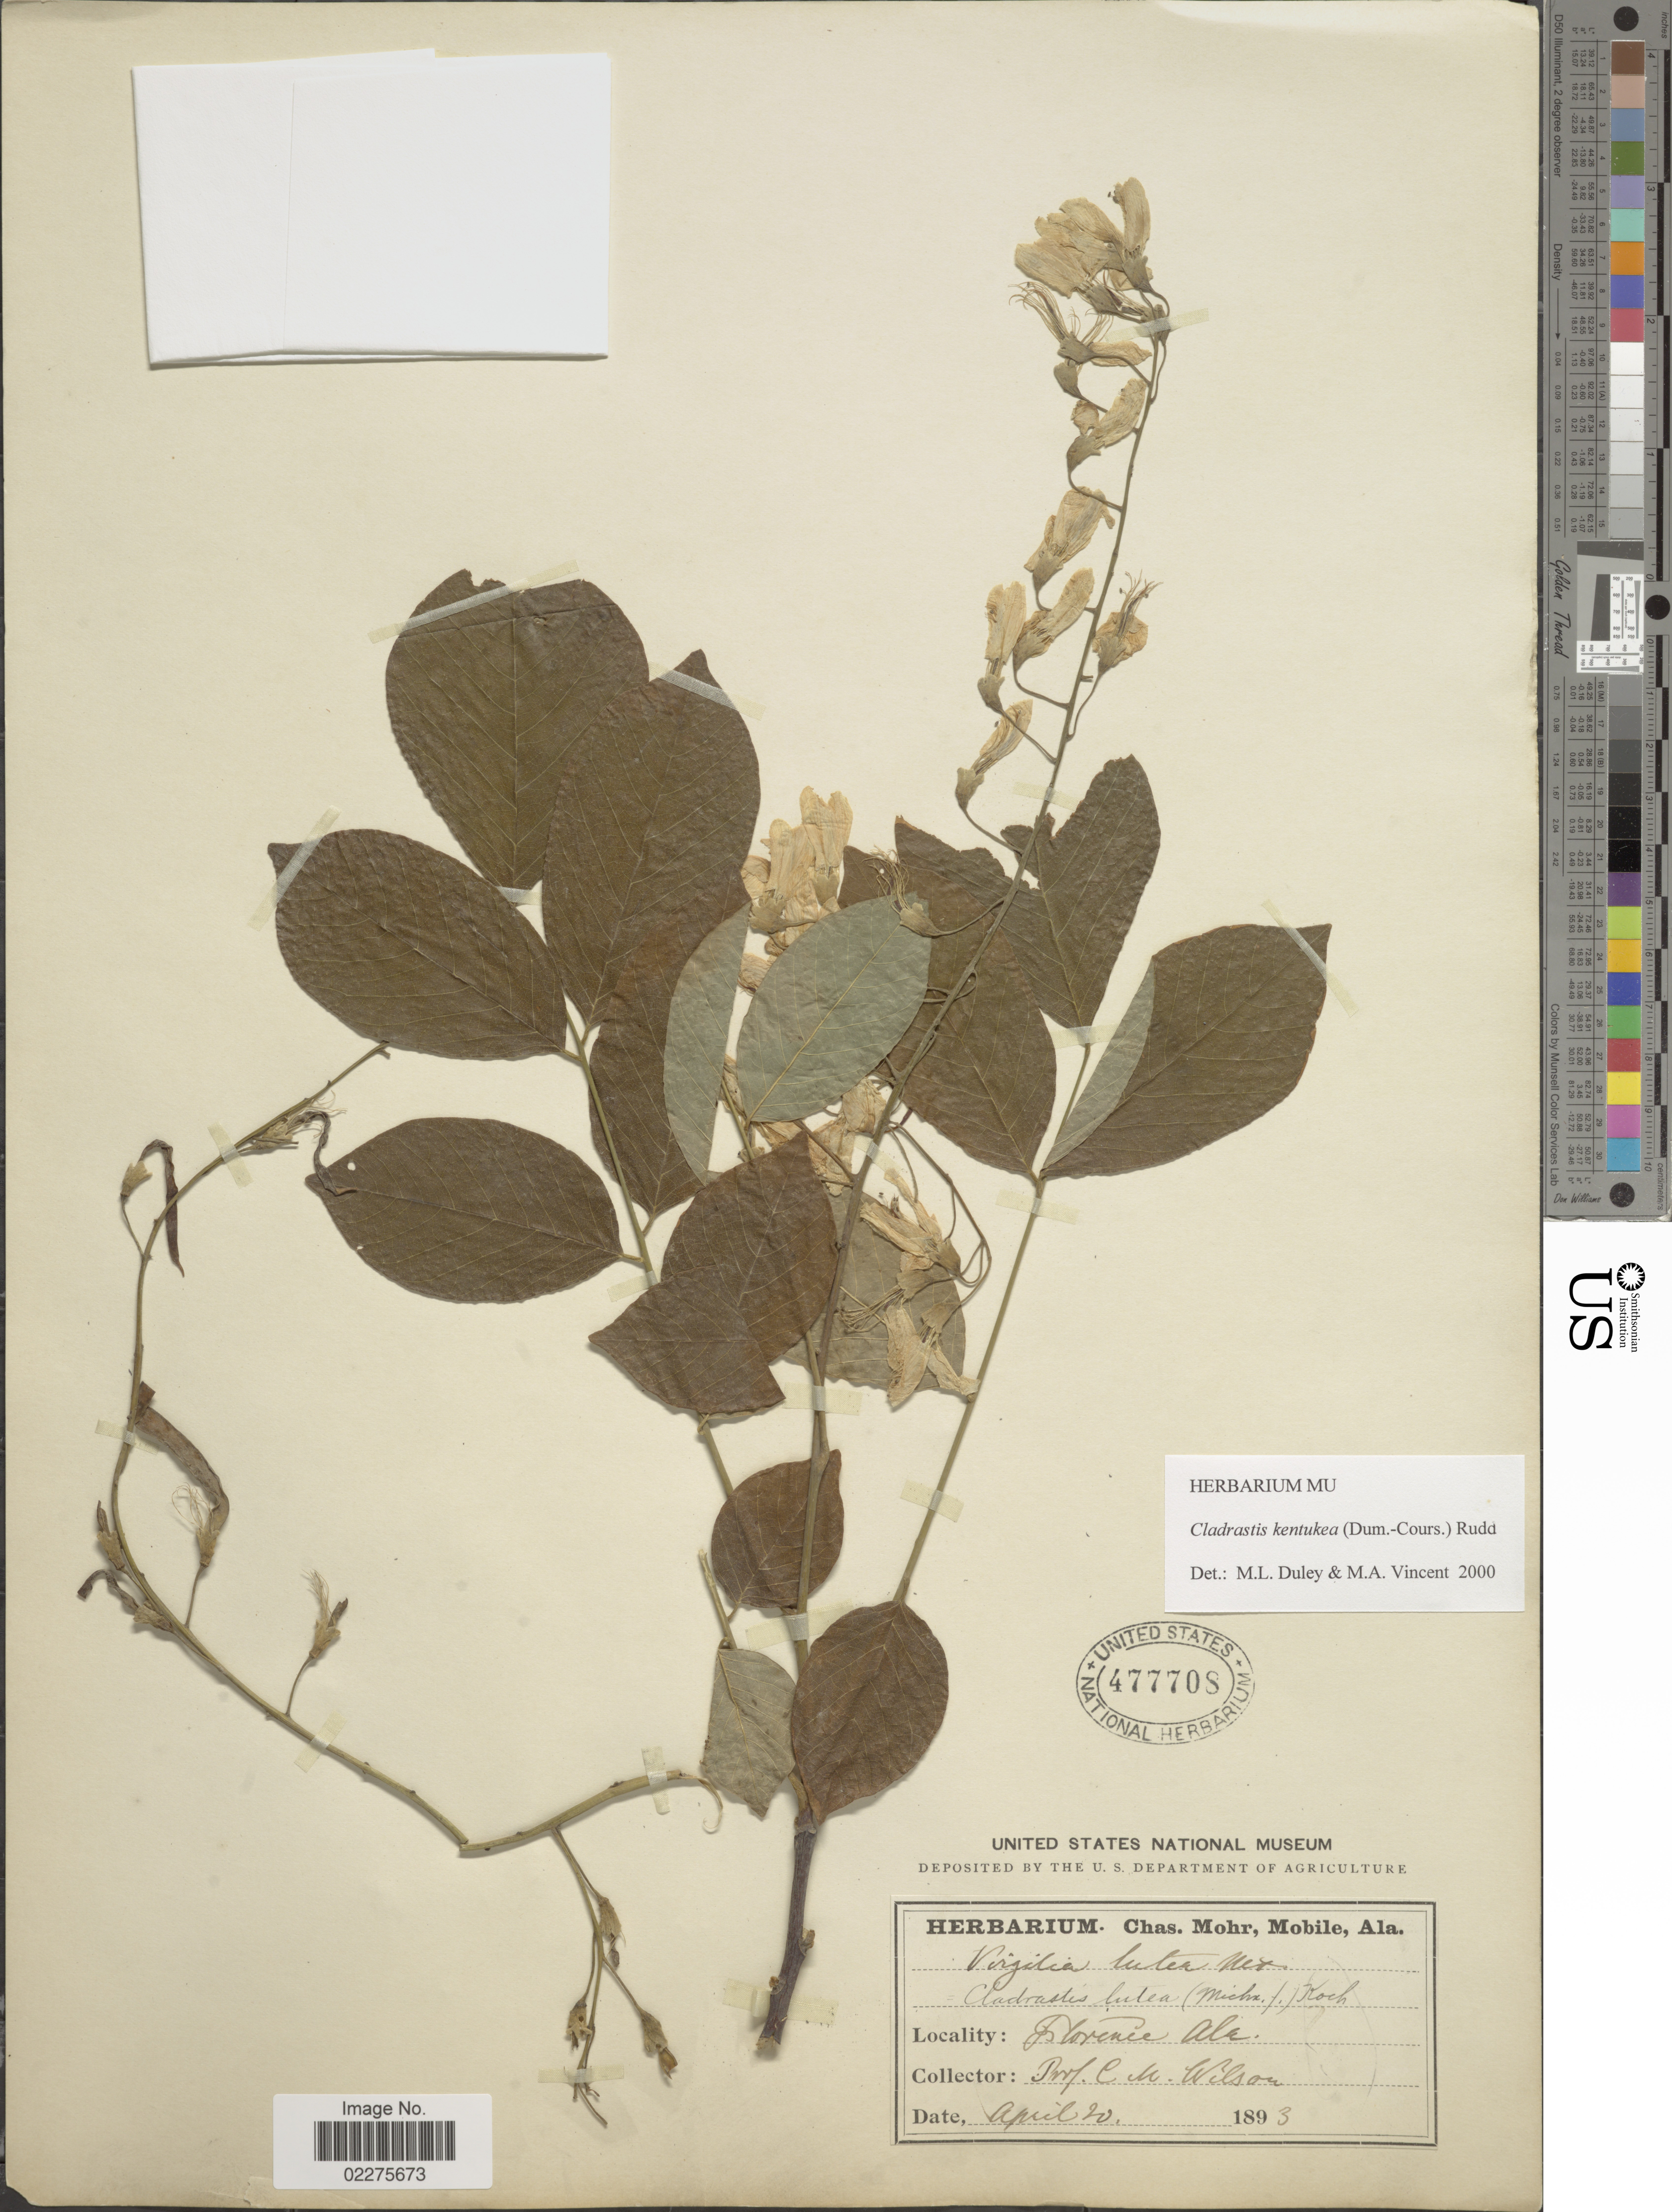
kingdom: Plantae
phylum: Tracheophyta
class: Magnoliopsida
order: Fabales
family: Fabaceae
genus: Cladrastis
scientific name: Cladrastis kentukea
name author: (Dum. Cours.) Rudd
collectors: C. M. Wilson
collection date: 1893-04-20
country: United States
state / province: Alabama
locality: Florence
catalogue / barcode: US 477708